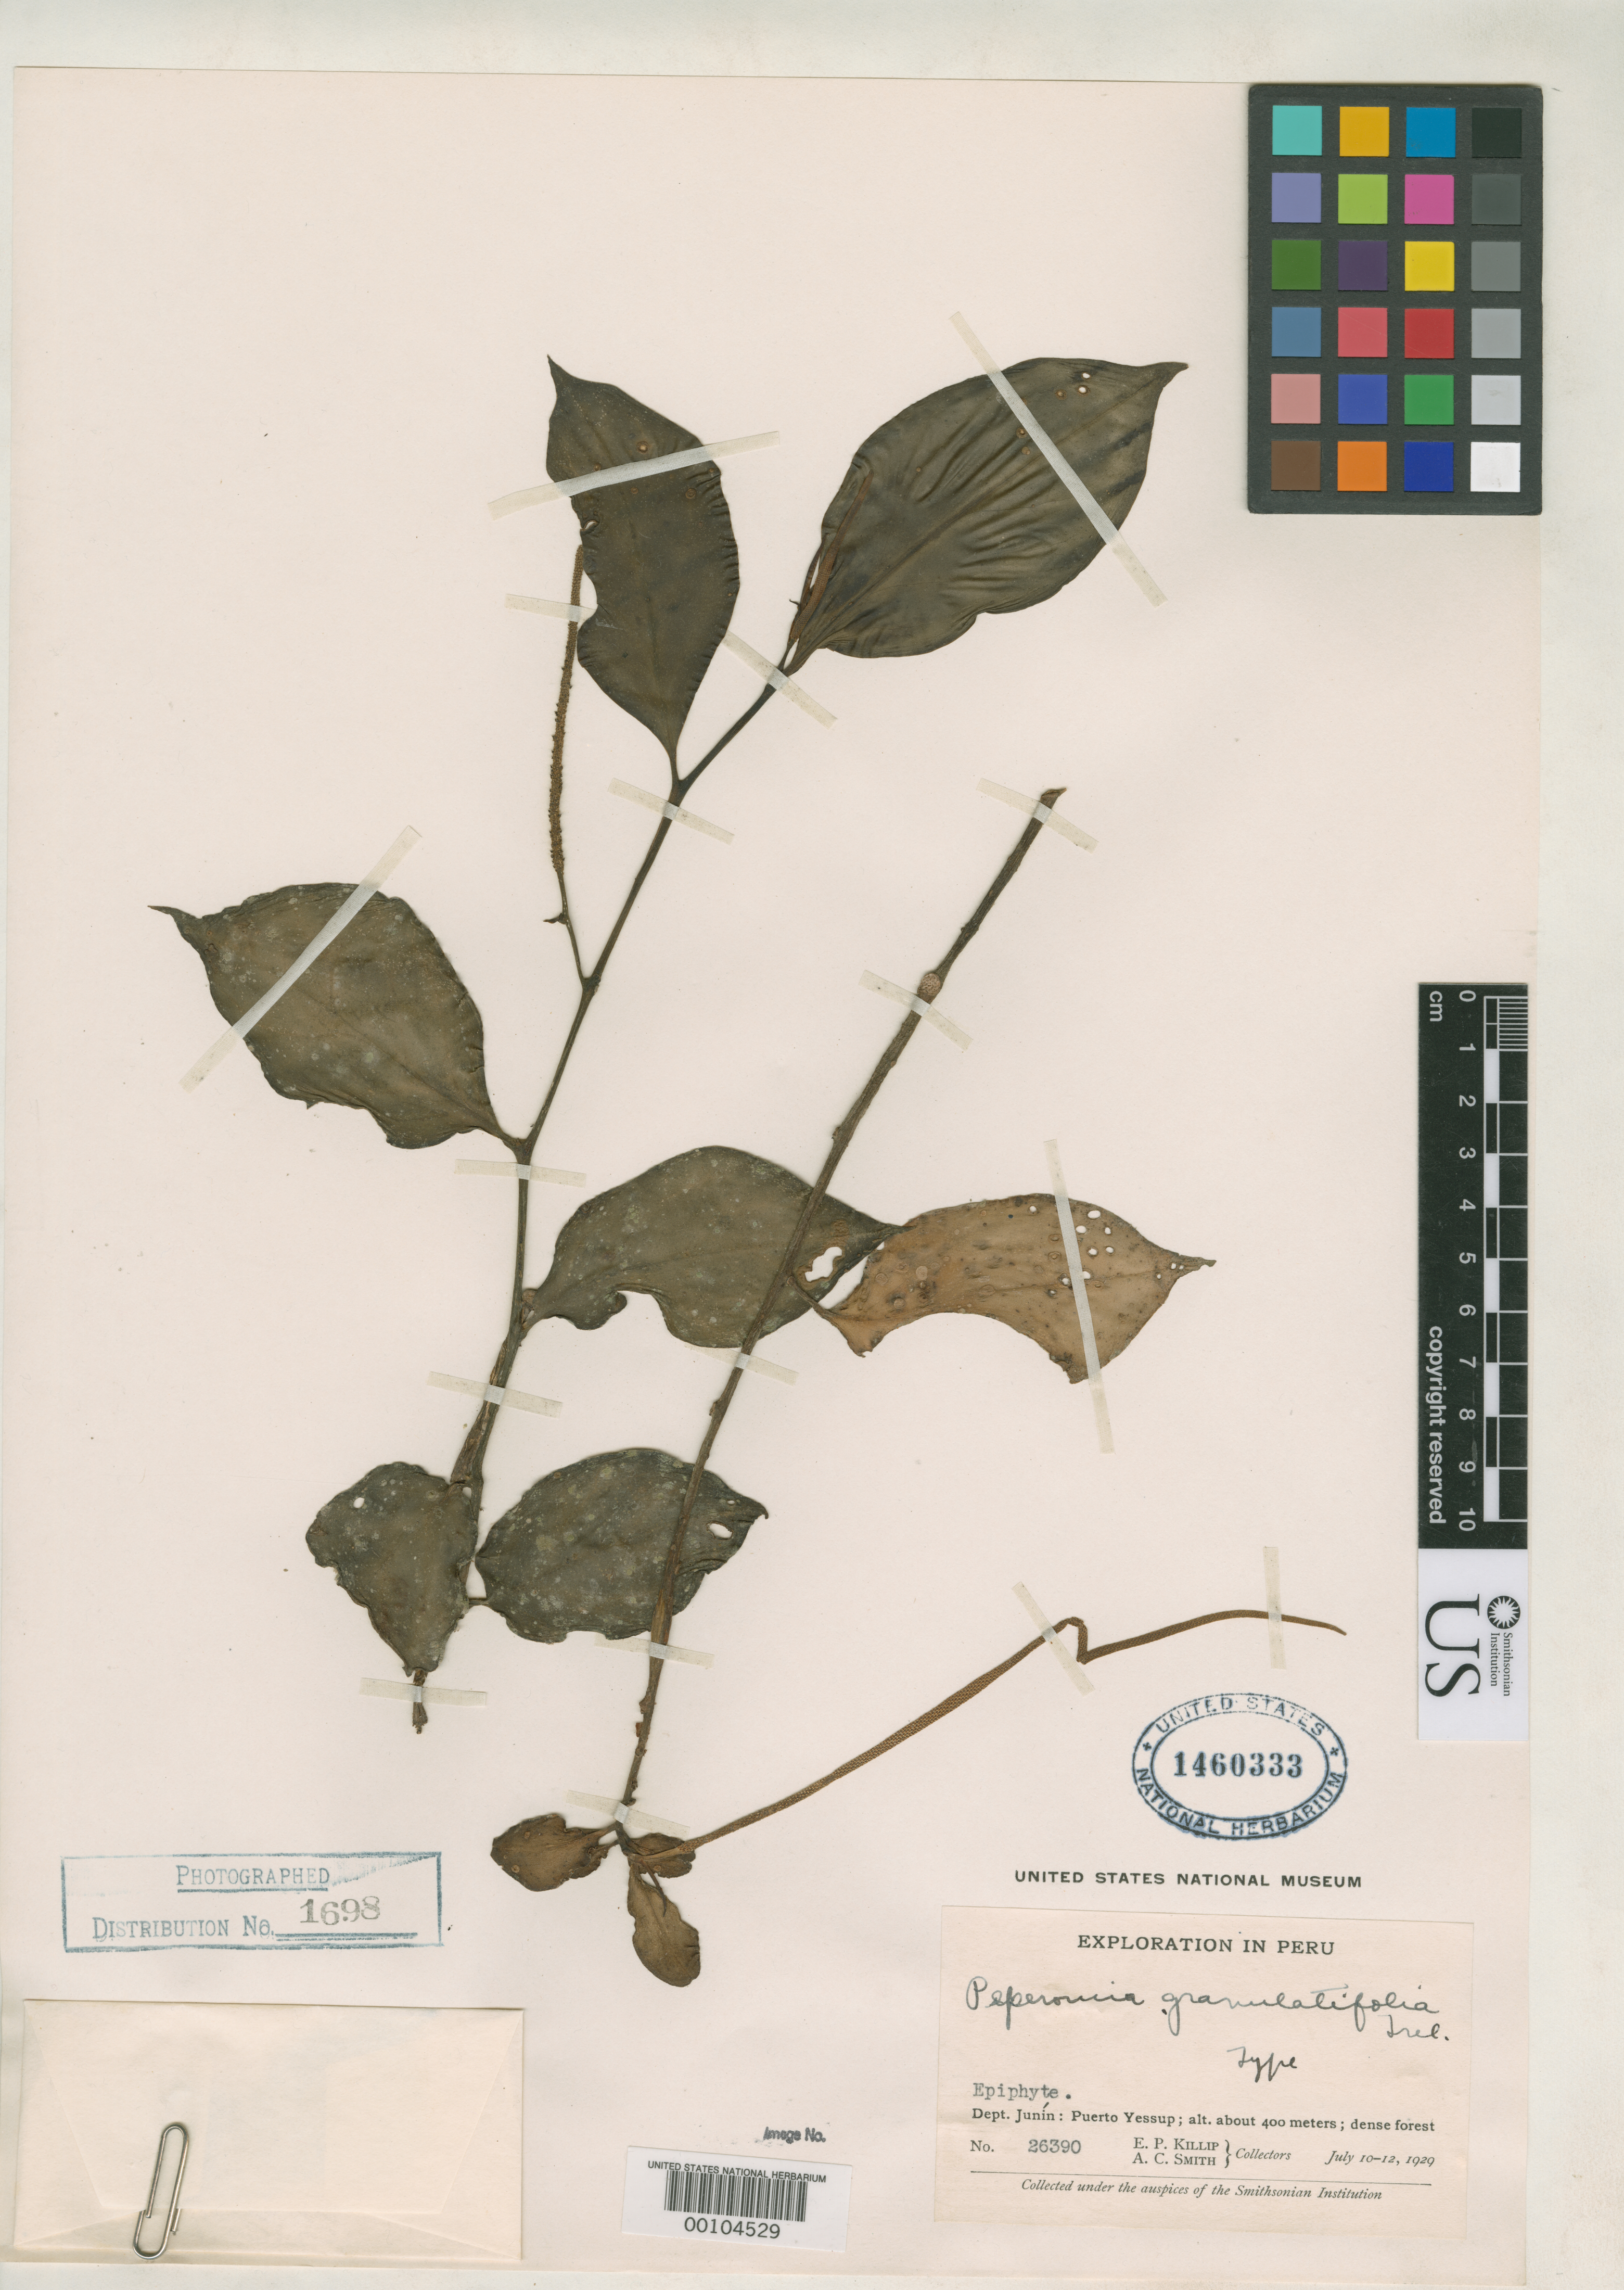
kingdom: Plantae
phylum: Tracheophyta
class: Magnoliopsida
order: Piperales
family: Piperaceae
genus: Peperomia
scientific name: Peperomia granulatifolia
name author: Trel. in J.F. Macbr.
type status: Holotype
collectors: E. P. Killip & A. C. Smith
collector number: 26390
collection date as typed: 10 Jul 1929 to 12 Jul 1929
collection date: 1929-07-10/1929-07-12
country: Peru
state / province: Junín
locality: Puerto Yessup.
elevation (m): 400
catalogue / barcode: US 1460333